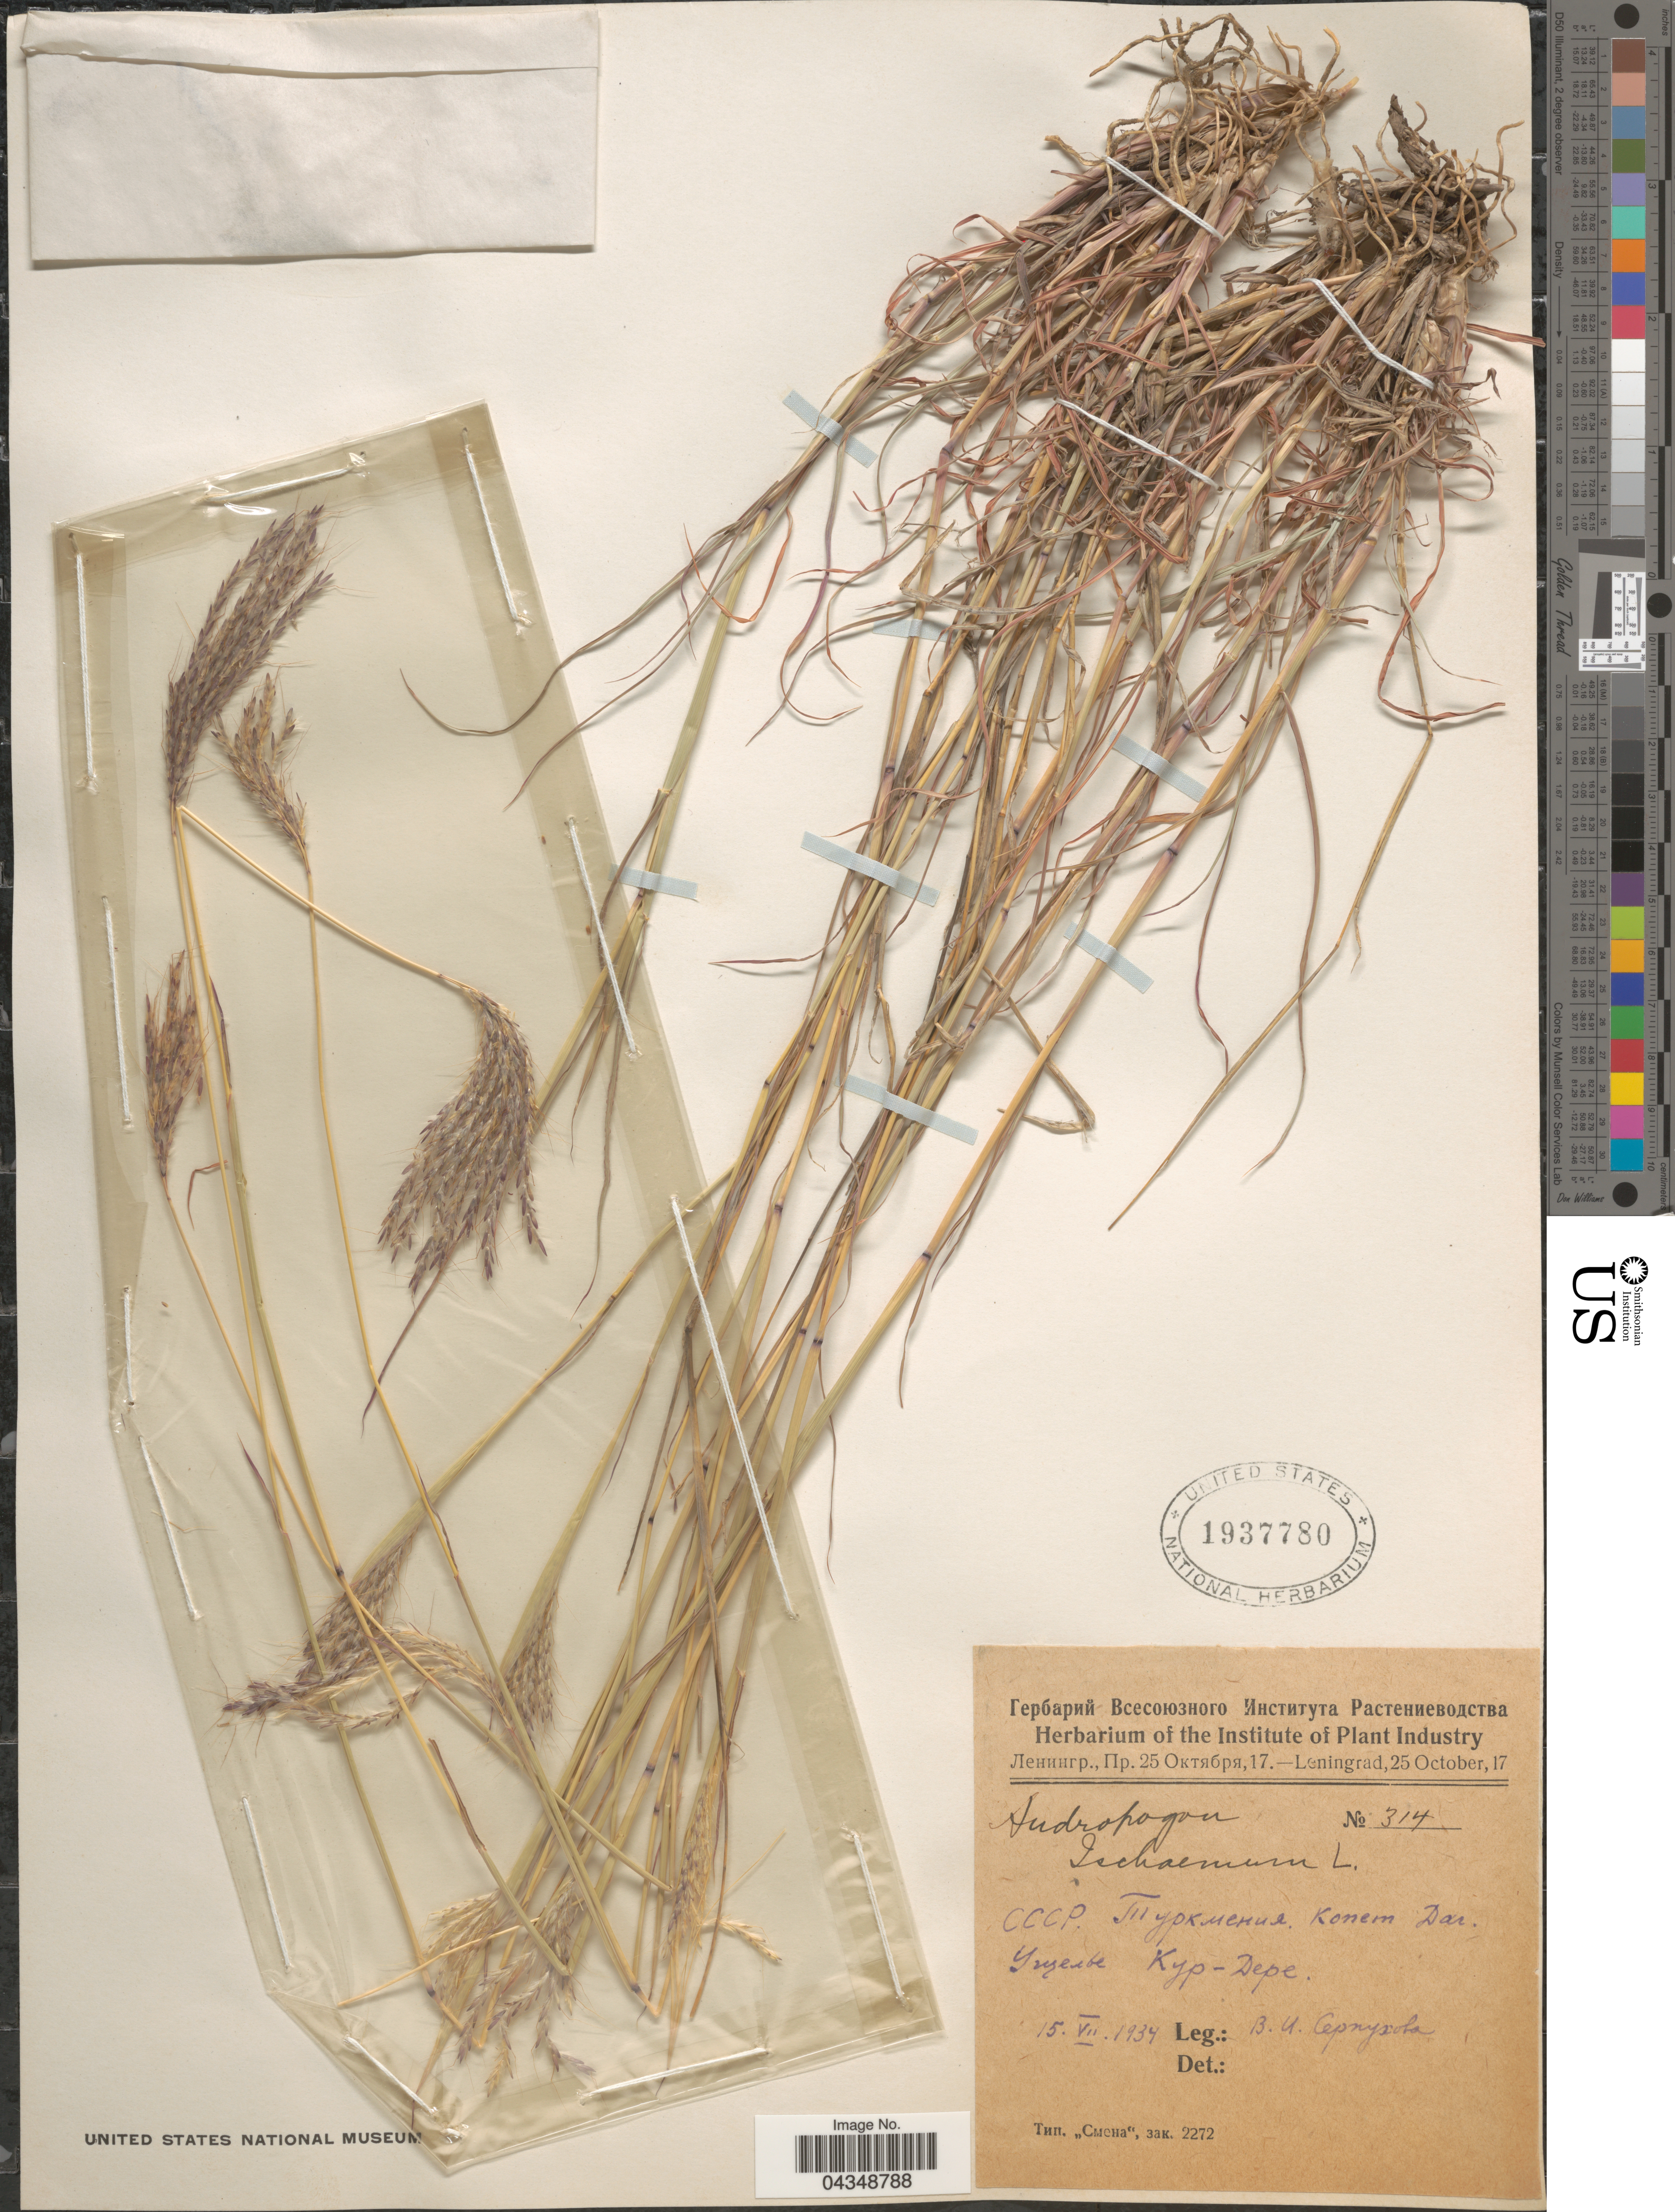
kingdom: Plantae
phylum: Tracheophyta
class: Liliopsida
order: Poales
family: Poaceae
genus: Bothriochloa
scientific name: Bothriochloa ischaemum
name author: (L.) Keng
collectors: V. Serpukhova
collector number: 314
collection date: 1934-07-15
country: Turkmenistan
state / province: Ahal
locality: Kopet Dag Mts, Kur-Dere Gorge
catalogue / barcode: US 1937780